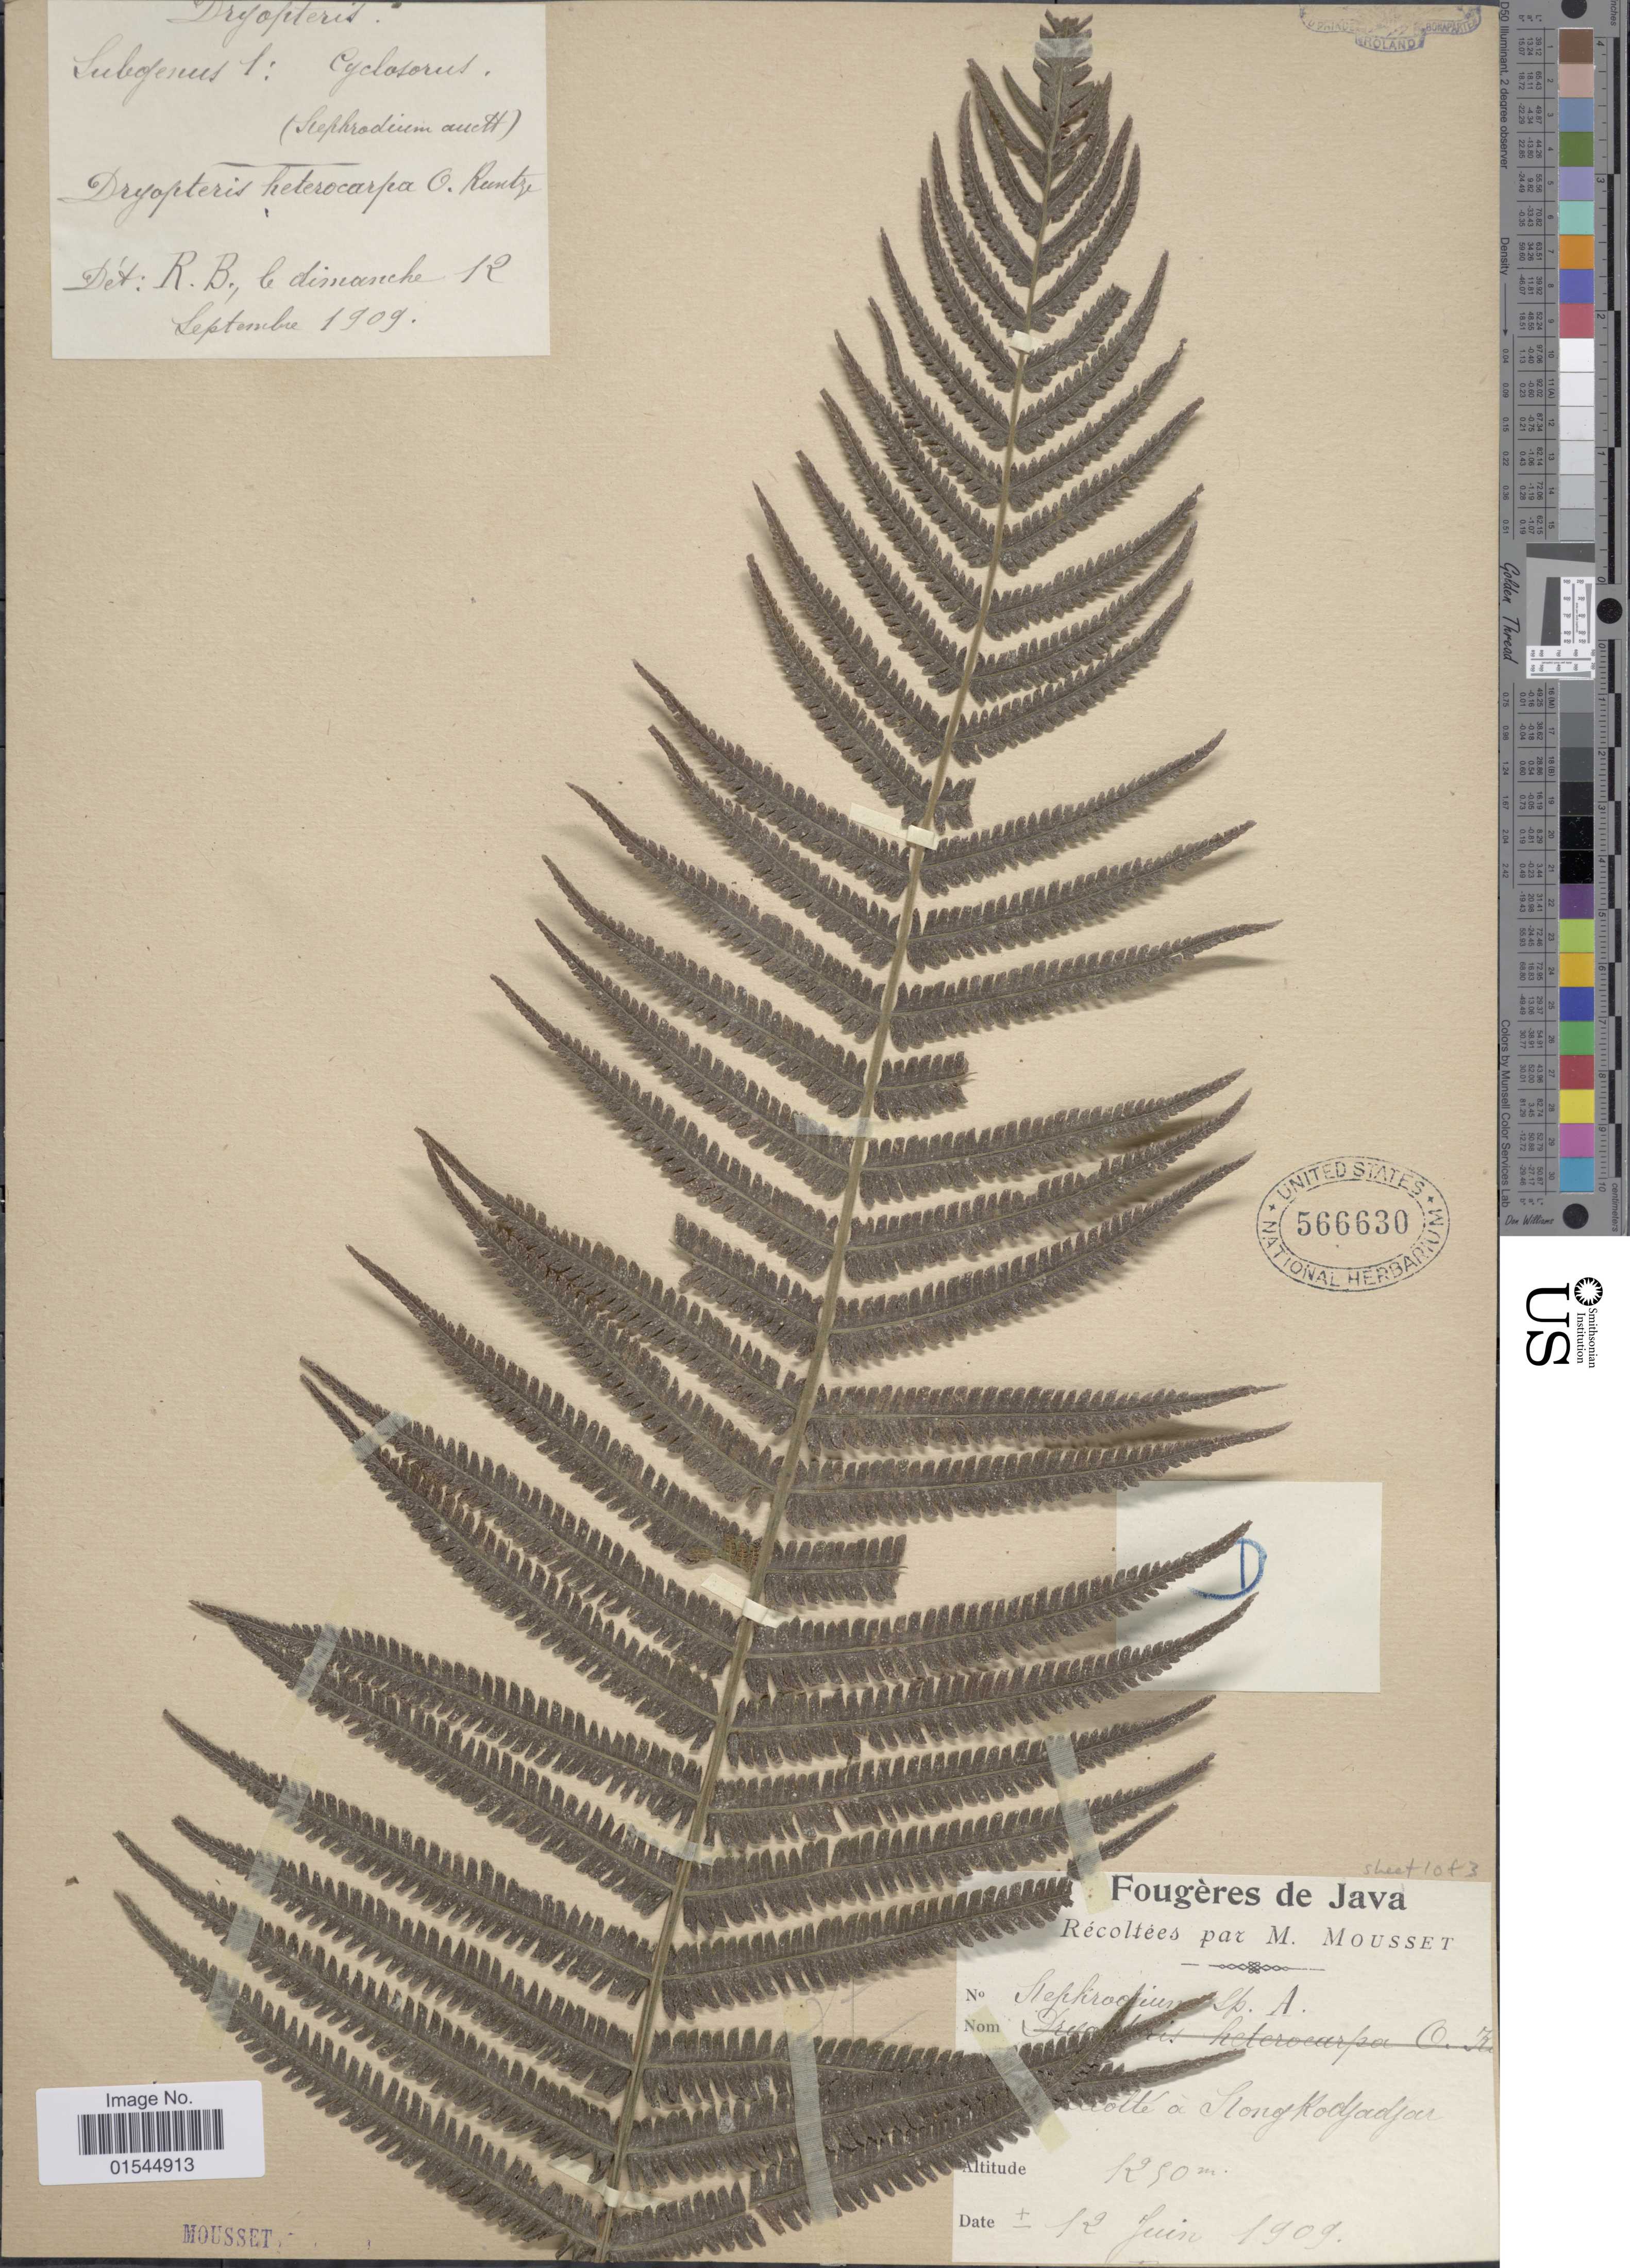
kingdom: Plantae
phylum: Tracheophyta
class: Polypodiopsida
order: Polypodiales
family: Thelypteridaceae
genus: Sphaerostephanos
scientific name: Sphaerostephanos heterocarpus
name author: (Blume) Holttum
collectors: M. Mousset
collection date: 1909-06-12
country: Indonesia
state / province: Java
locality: [illegible text]colte a Nong Kodjadjar[interpreted]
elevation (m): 1250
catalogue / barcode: US 566630